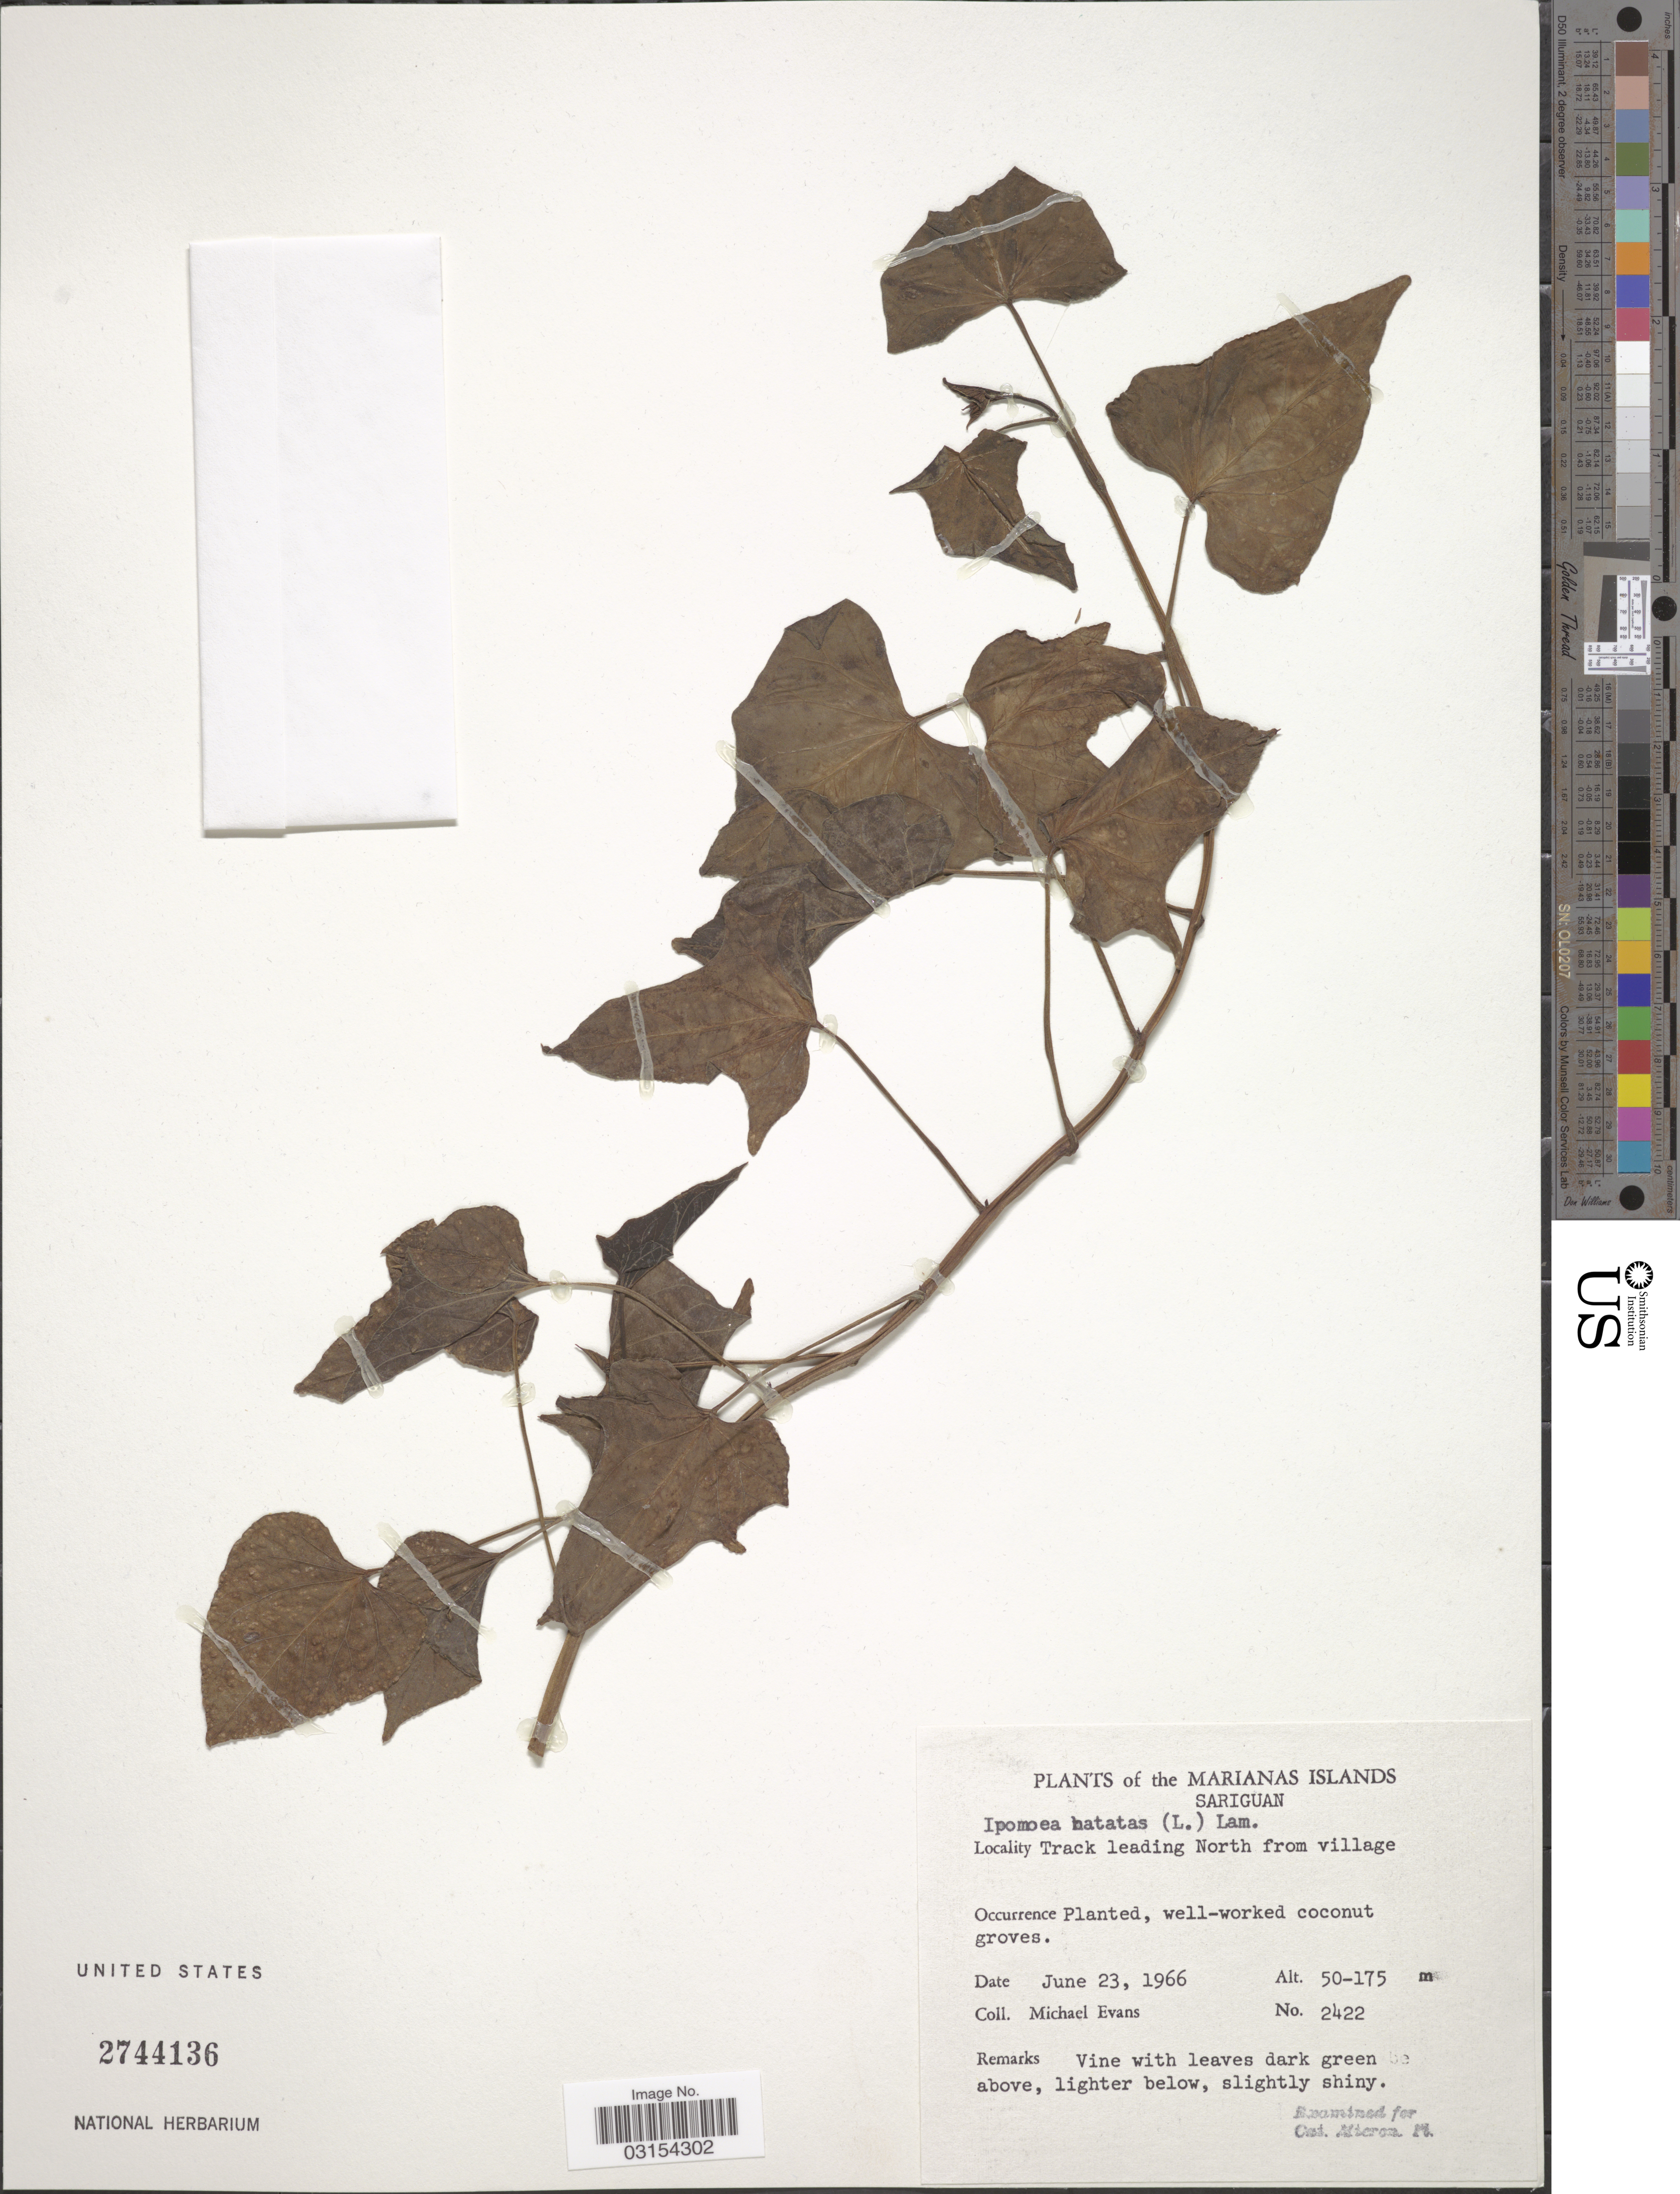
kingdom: Plantae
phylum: Tracheophyta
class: Magnoliopsida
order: Solanales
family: Convolvulaceae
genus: Ipomoea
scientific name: Ipomoea batatas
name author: (L.) Lam.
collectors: M. Evans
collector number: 2422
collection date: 1966-06-23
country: Northern Mariana Islands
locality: The Marianas Islands. Sariguan. Track leading North from village.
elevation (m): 50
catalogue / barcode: US 2744136